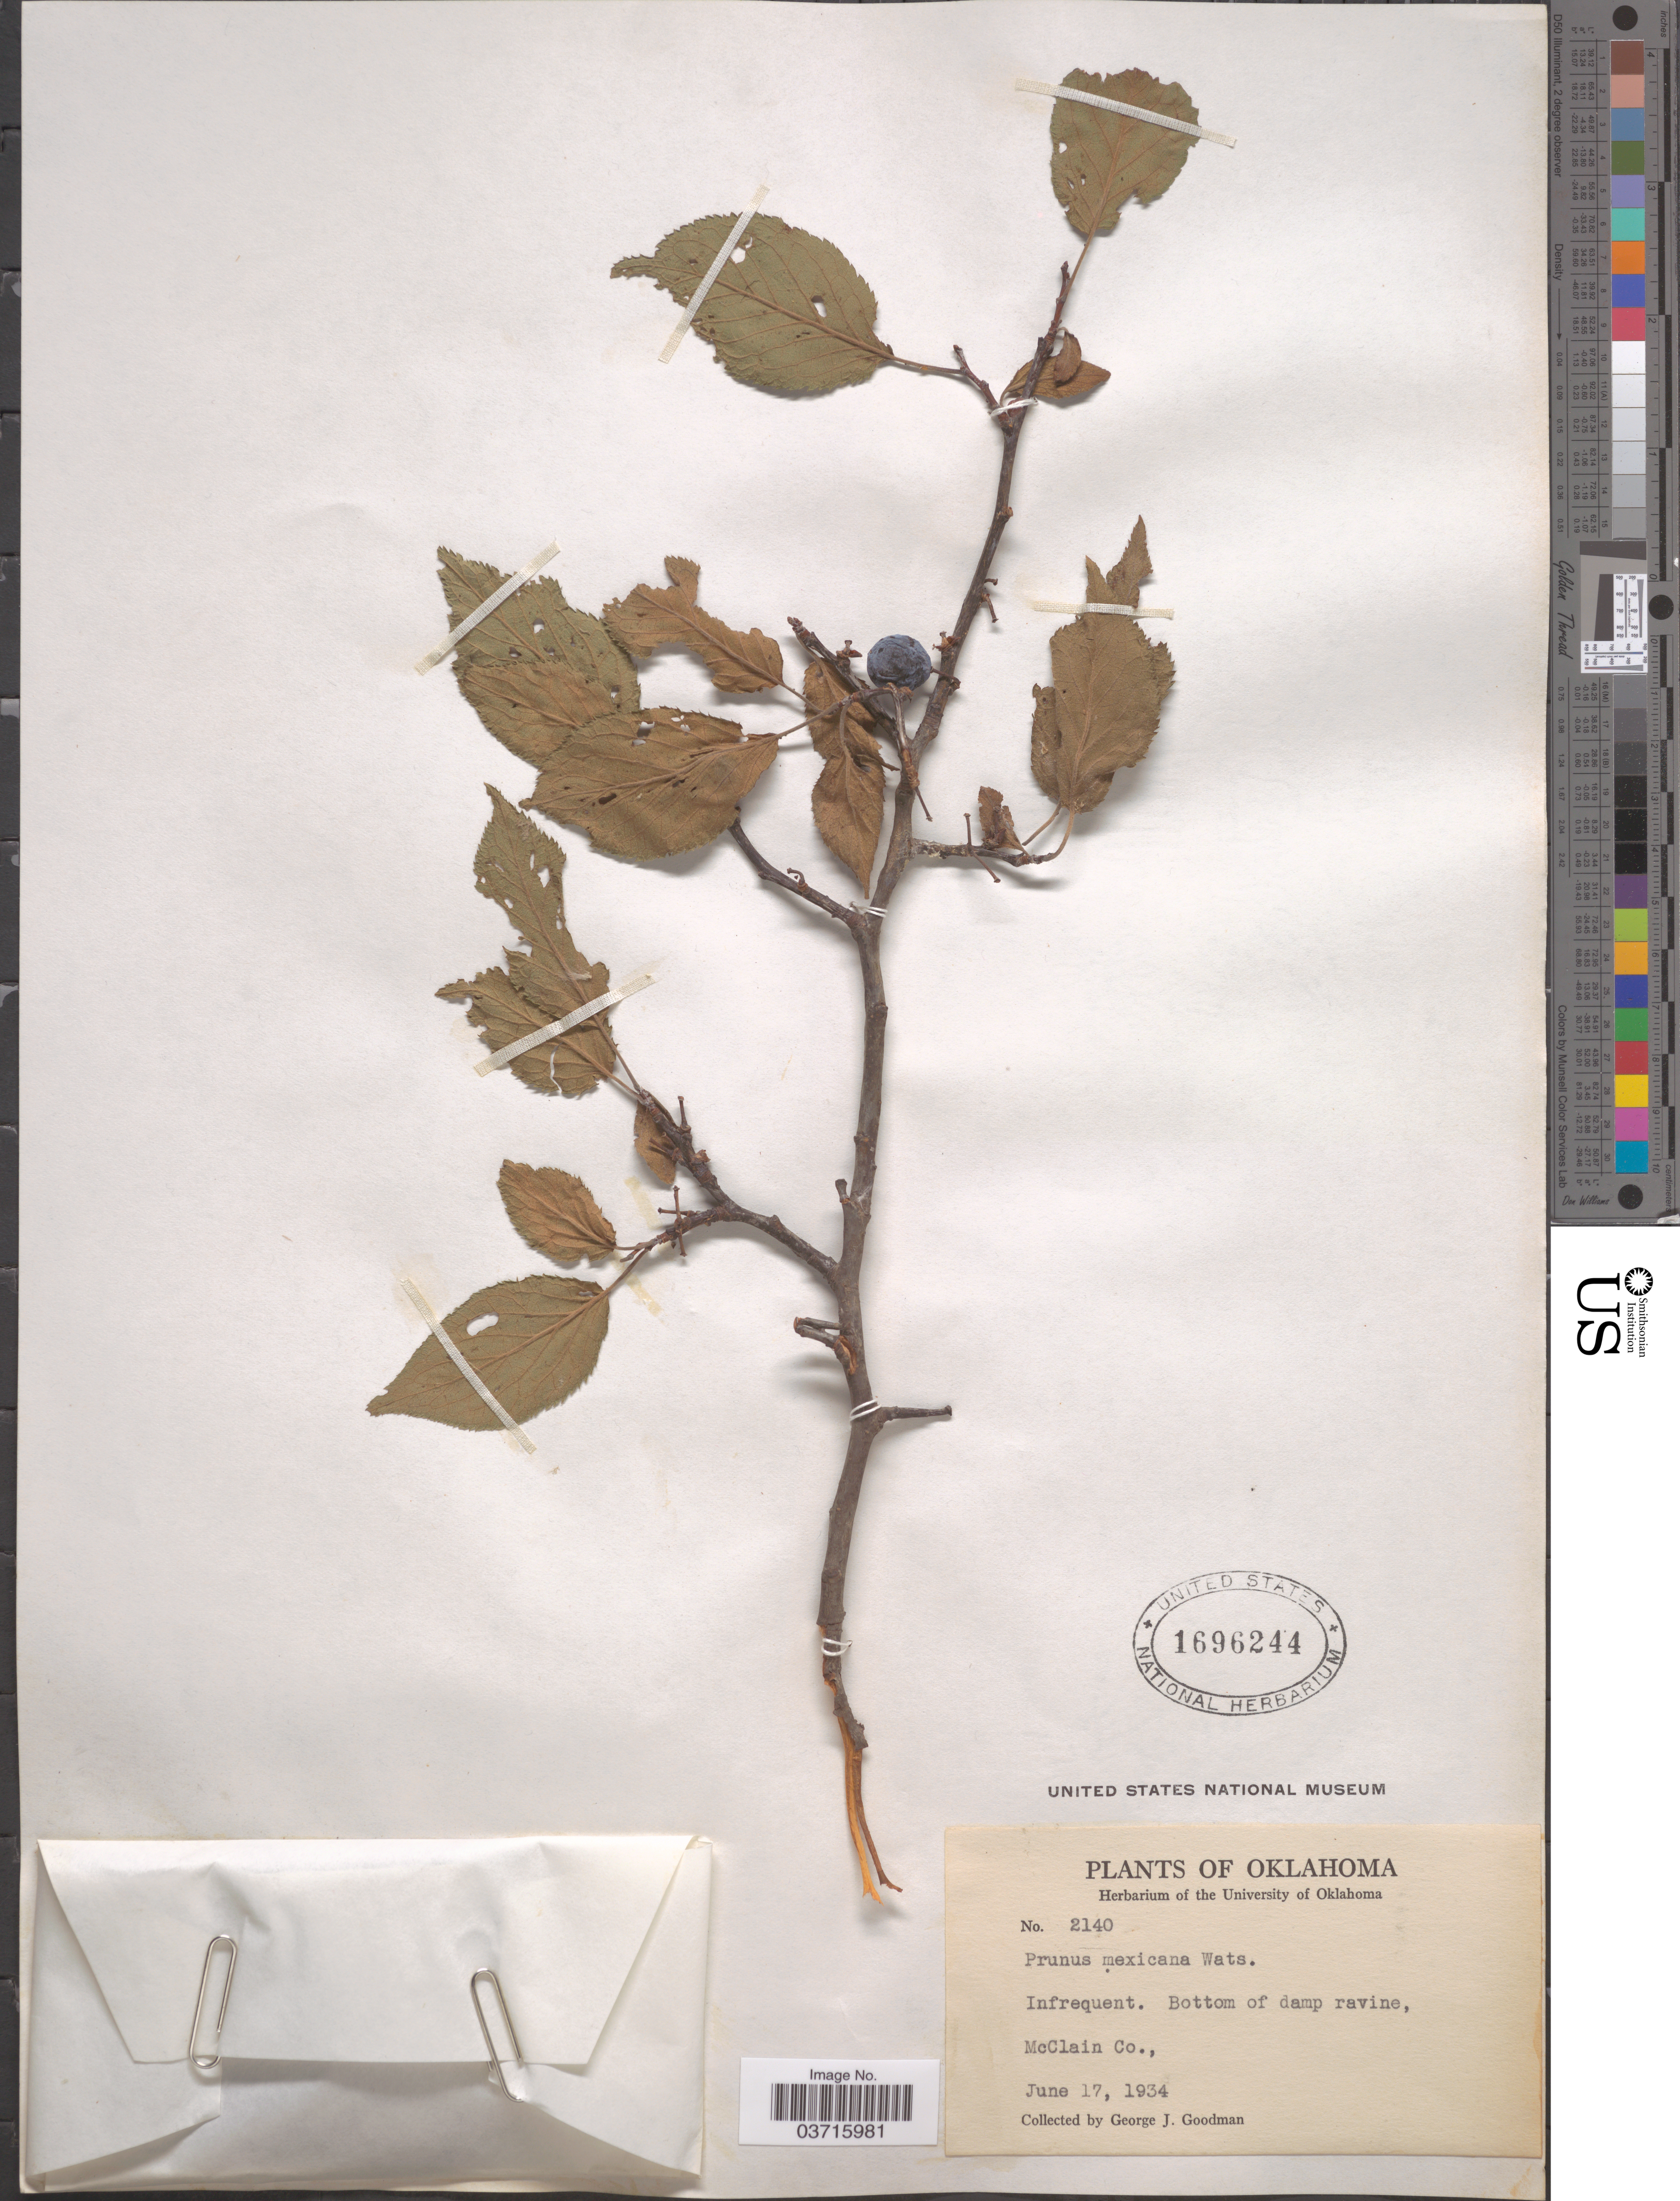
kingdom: Plantae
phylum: Tracheophyta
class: Magnoliopsida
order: Rosales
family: Rosaceae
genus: Prunus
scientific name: Prunus mexicana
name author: S. Watson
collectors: G. J. Goodman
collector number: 2140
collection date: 1934-06-17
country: United States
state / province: Oklahoma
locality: McClain Co.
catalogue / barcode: US 1696244